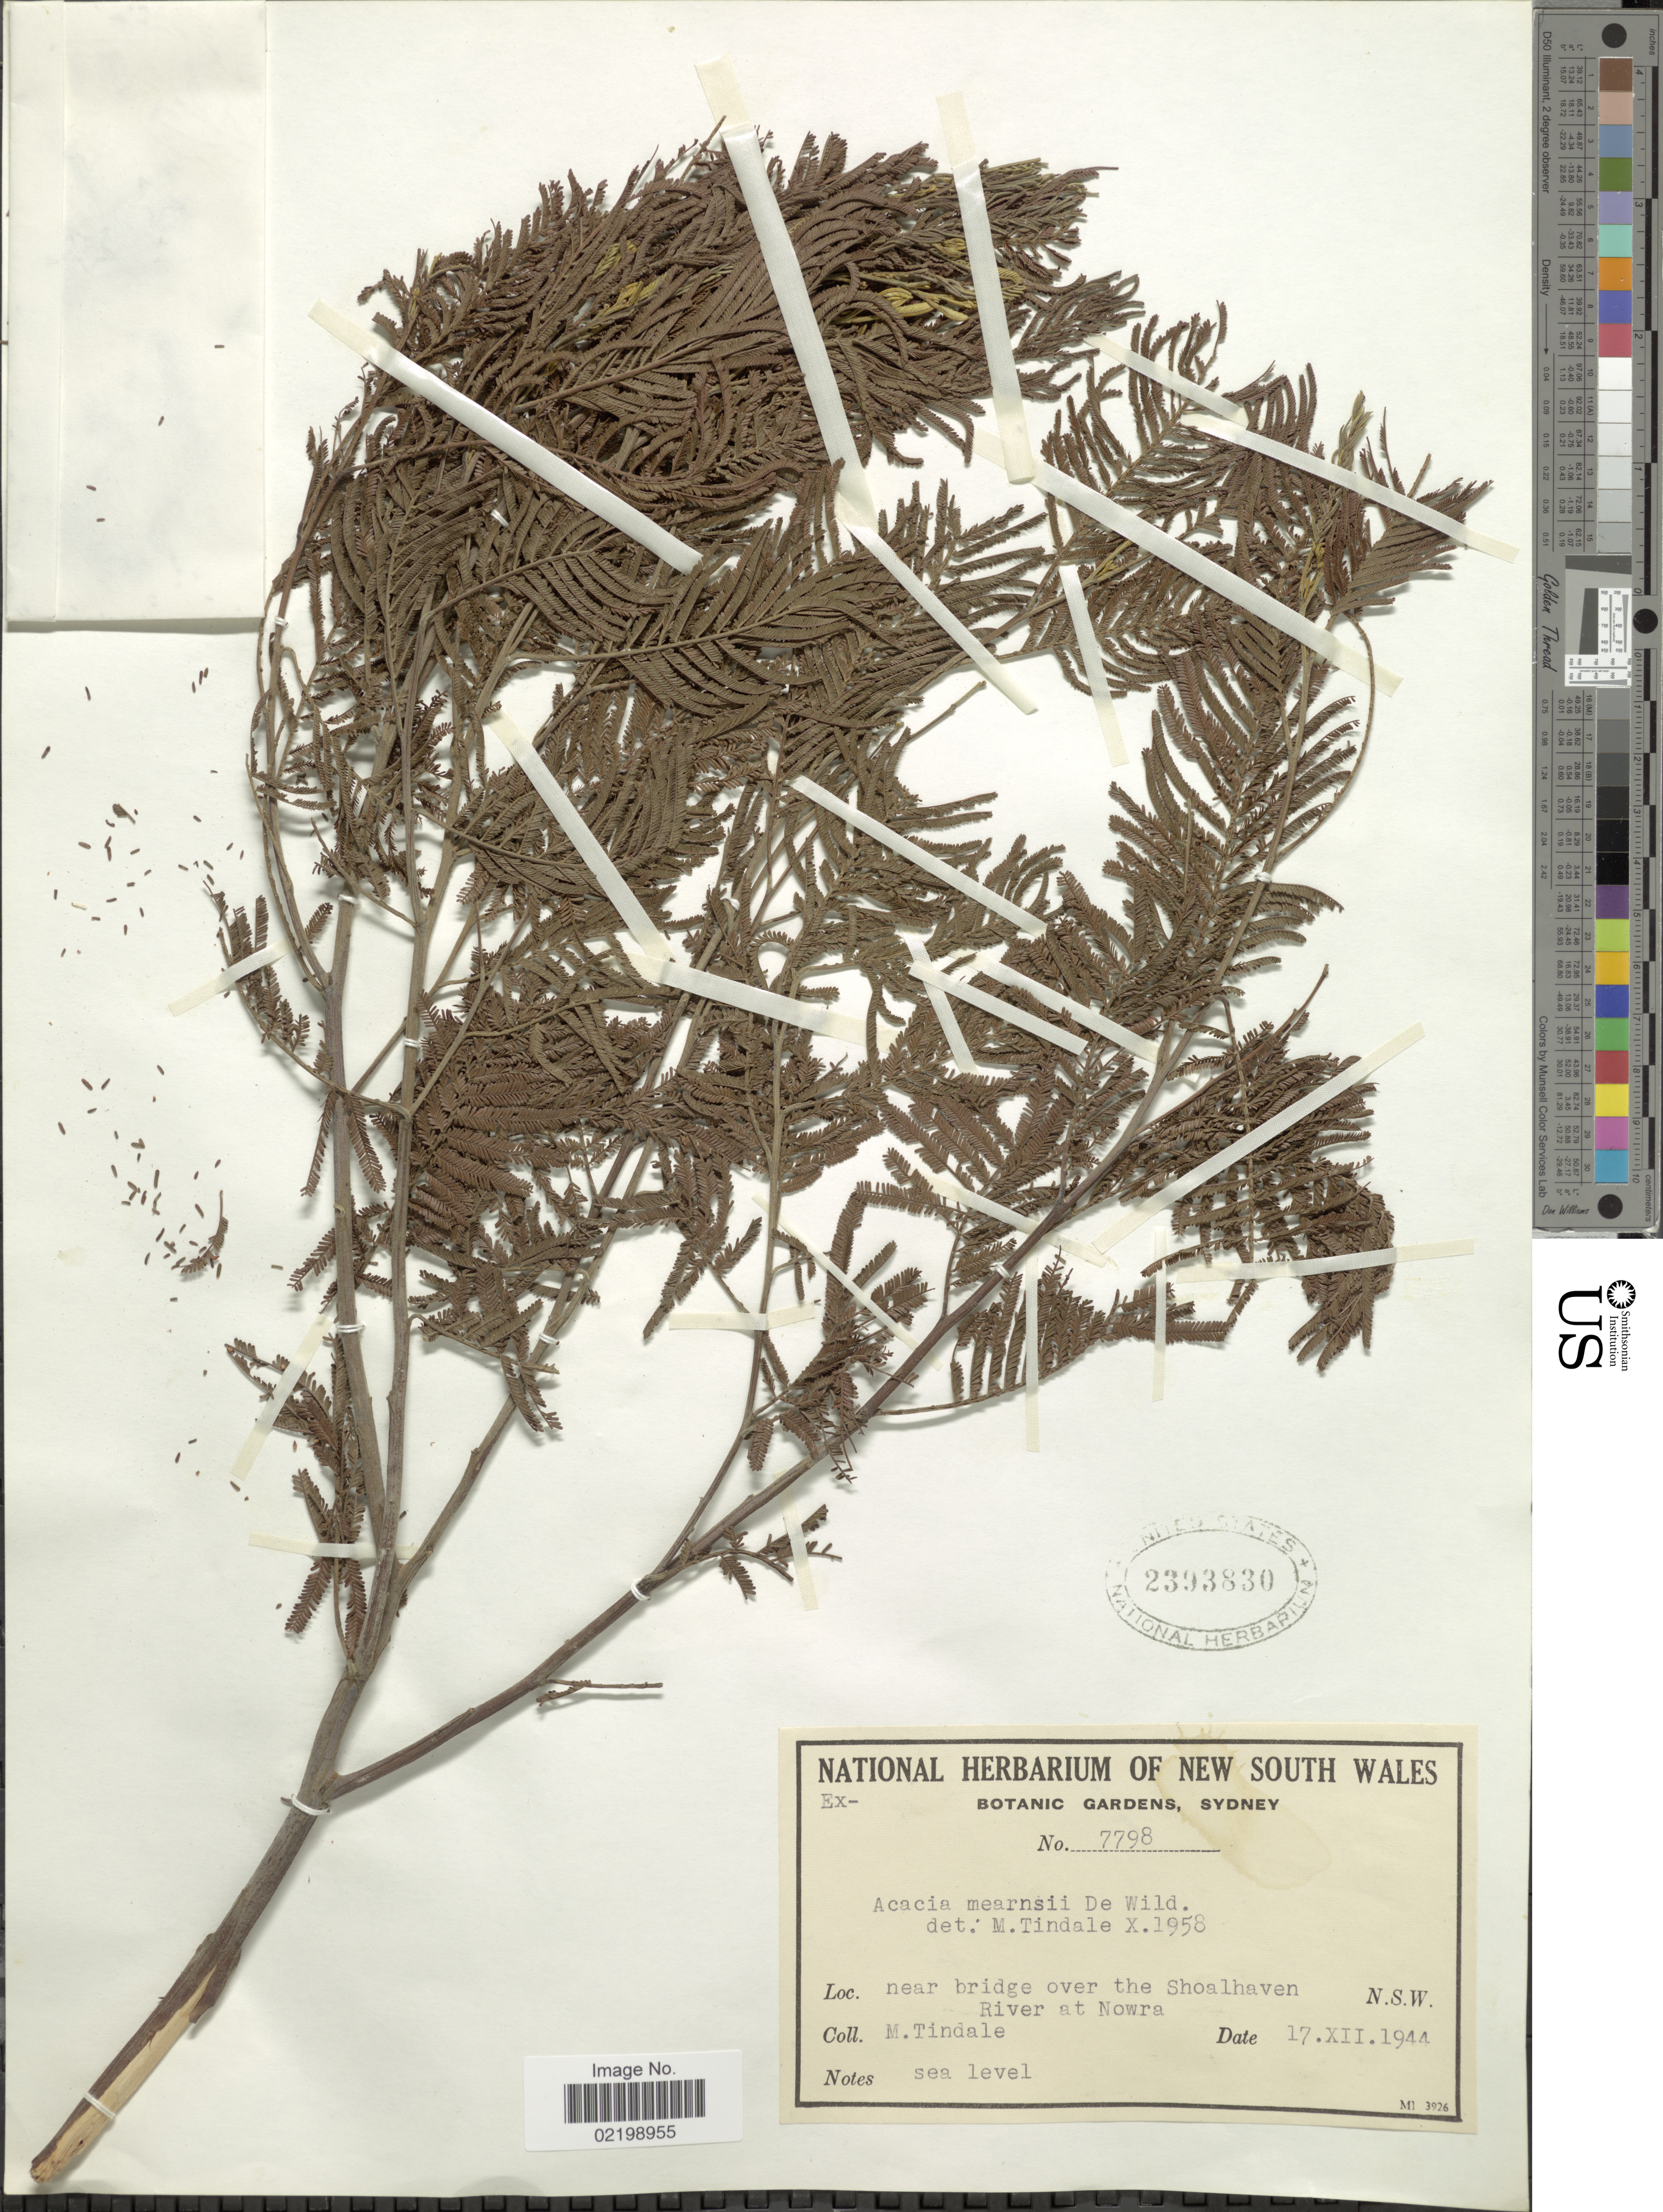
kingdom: Plantae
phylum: Tracheophyta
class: Magnoliopsida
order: Fabales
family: Fabaceae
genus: Acacia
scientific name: Acacia mearnsii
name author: De Wild.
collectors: M. D. Tindale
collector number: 7798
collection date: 1944-12-17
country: Australia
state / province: New South Wales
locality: Near bridge over the Shoalhaven River at Nowra, N.S.W.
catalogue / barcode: US 2393830